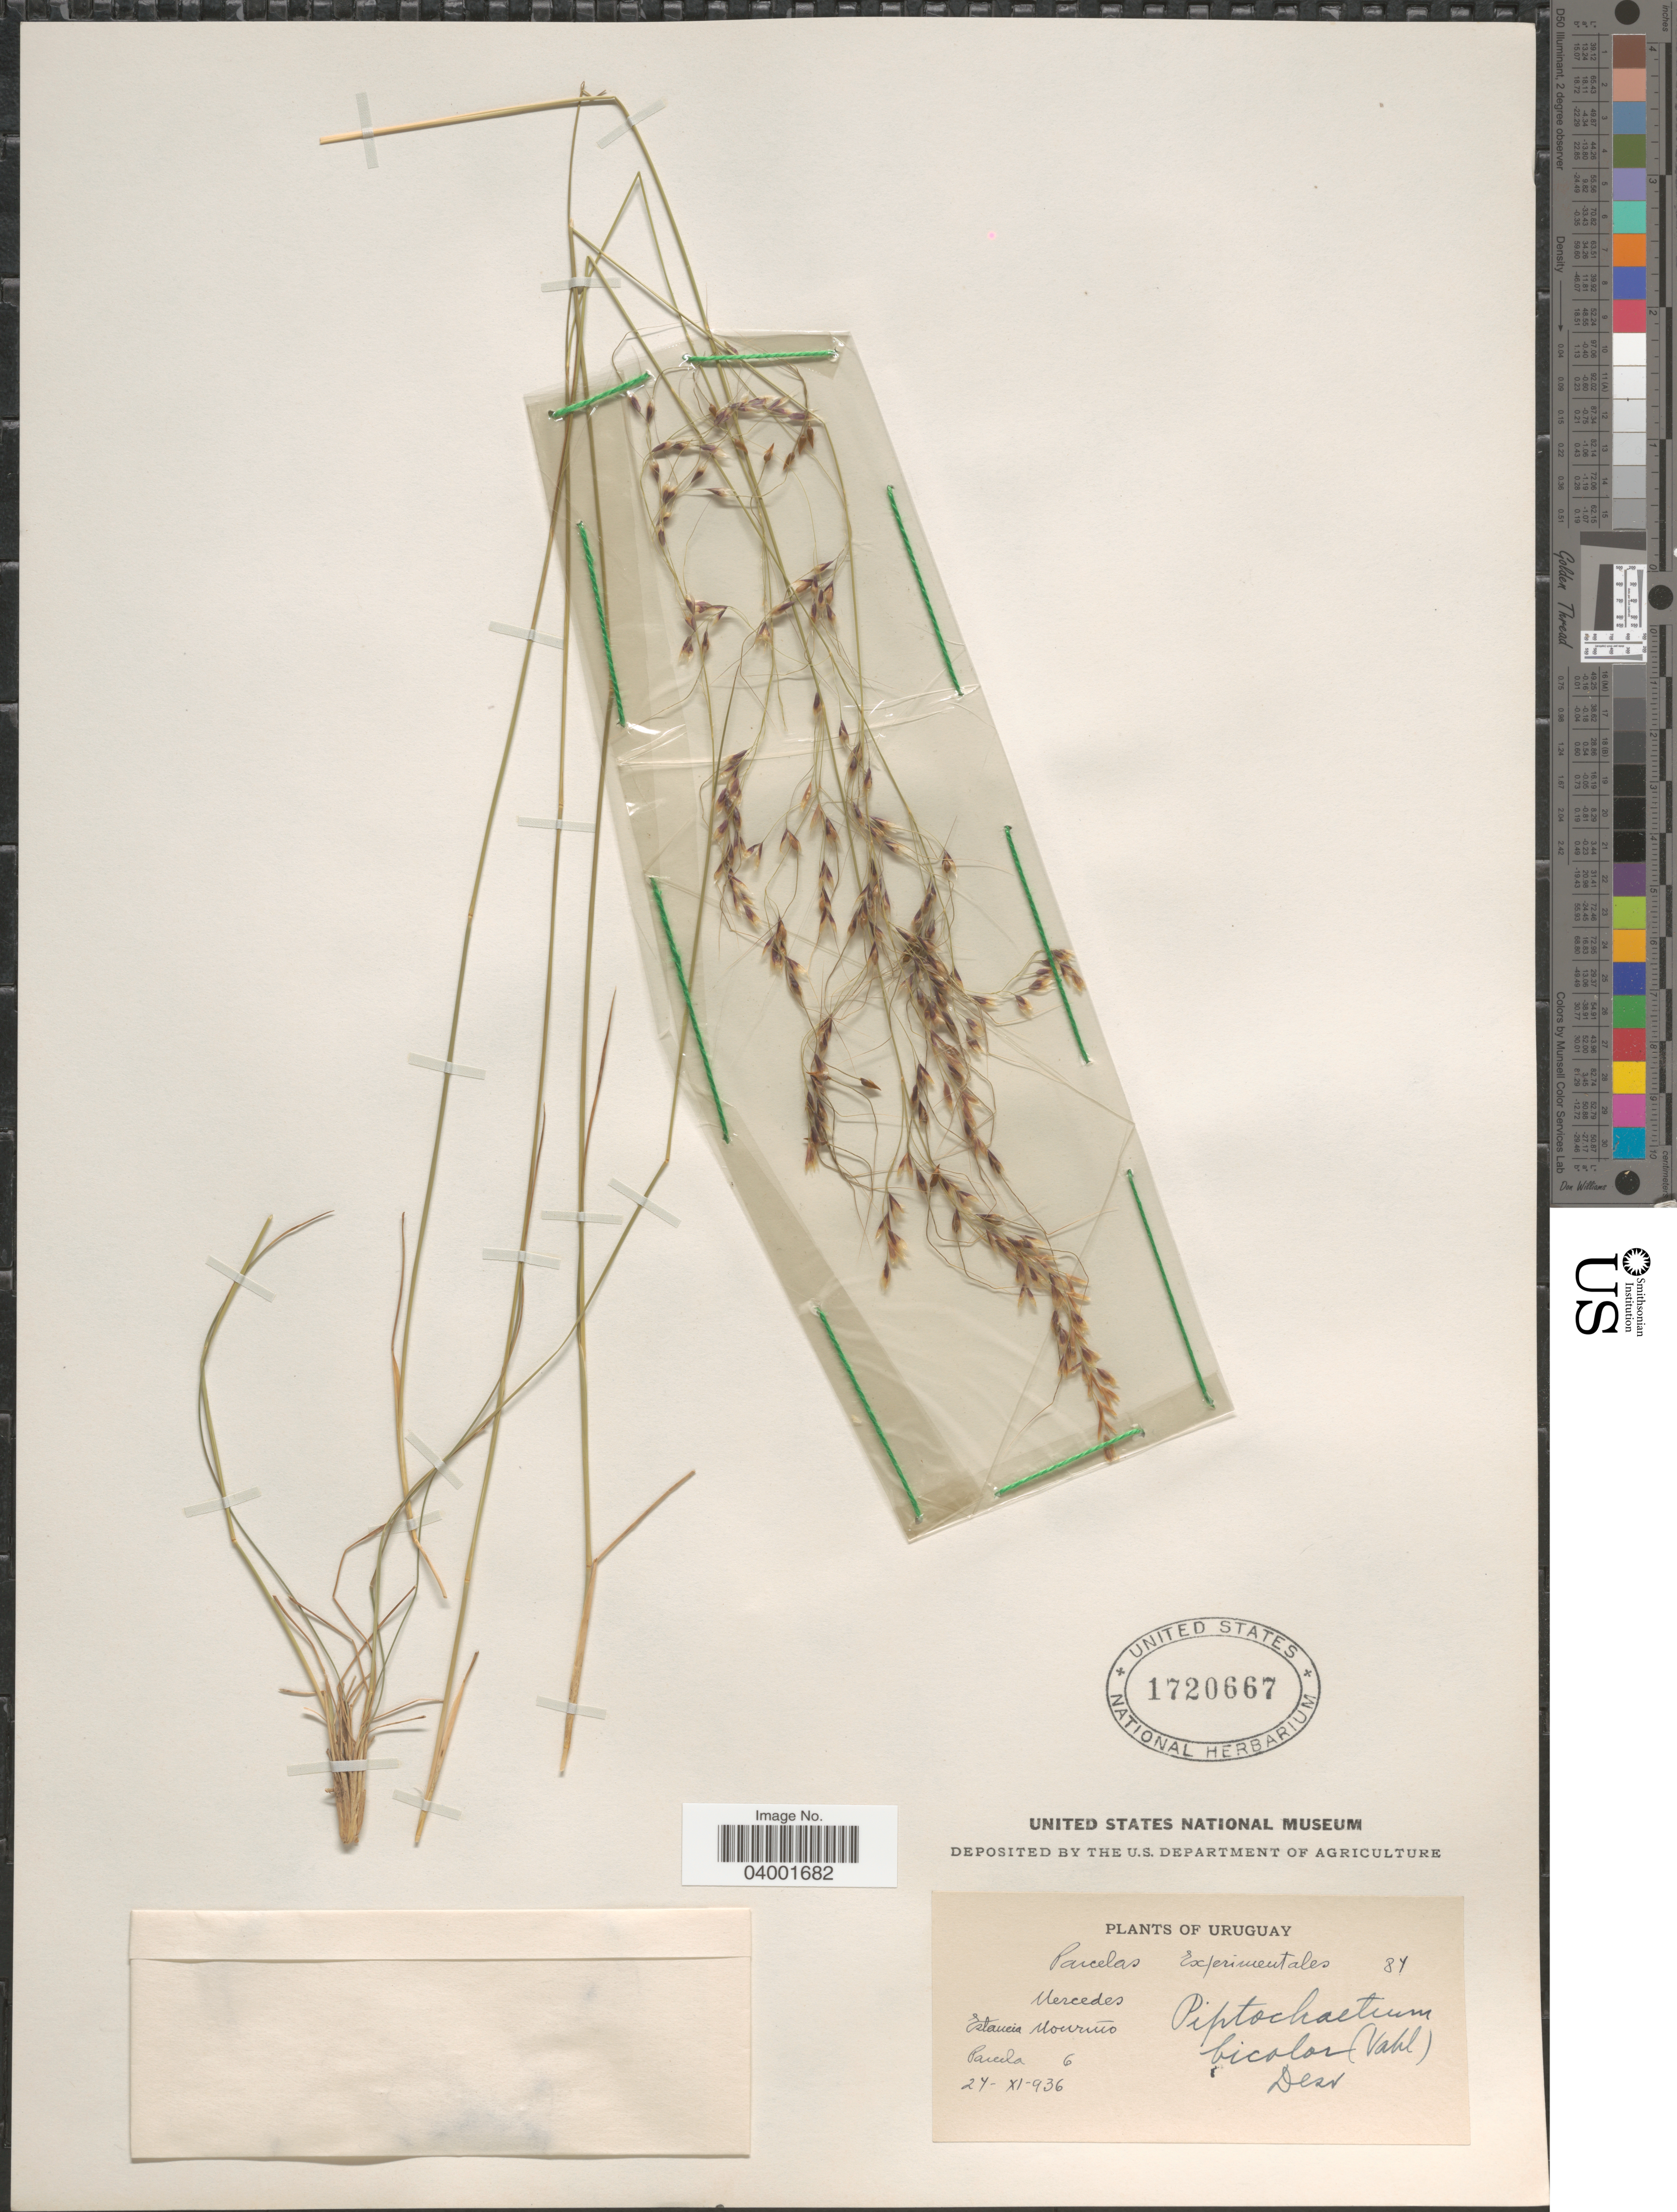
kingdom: Plantae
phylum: Tracheophyta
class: Liliopsida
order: Poales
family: Poaceae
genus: Piptochaetium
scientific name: Piptochaetium bicolor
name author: (Vahl) É. Desv.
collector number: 84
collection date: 1936-11-27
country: Uruguay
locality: Mercedes. Estancia Mouriño. Parcela 6.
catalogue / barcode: US 1720667